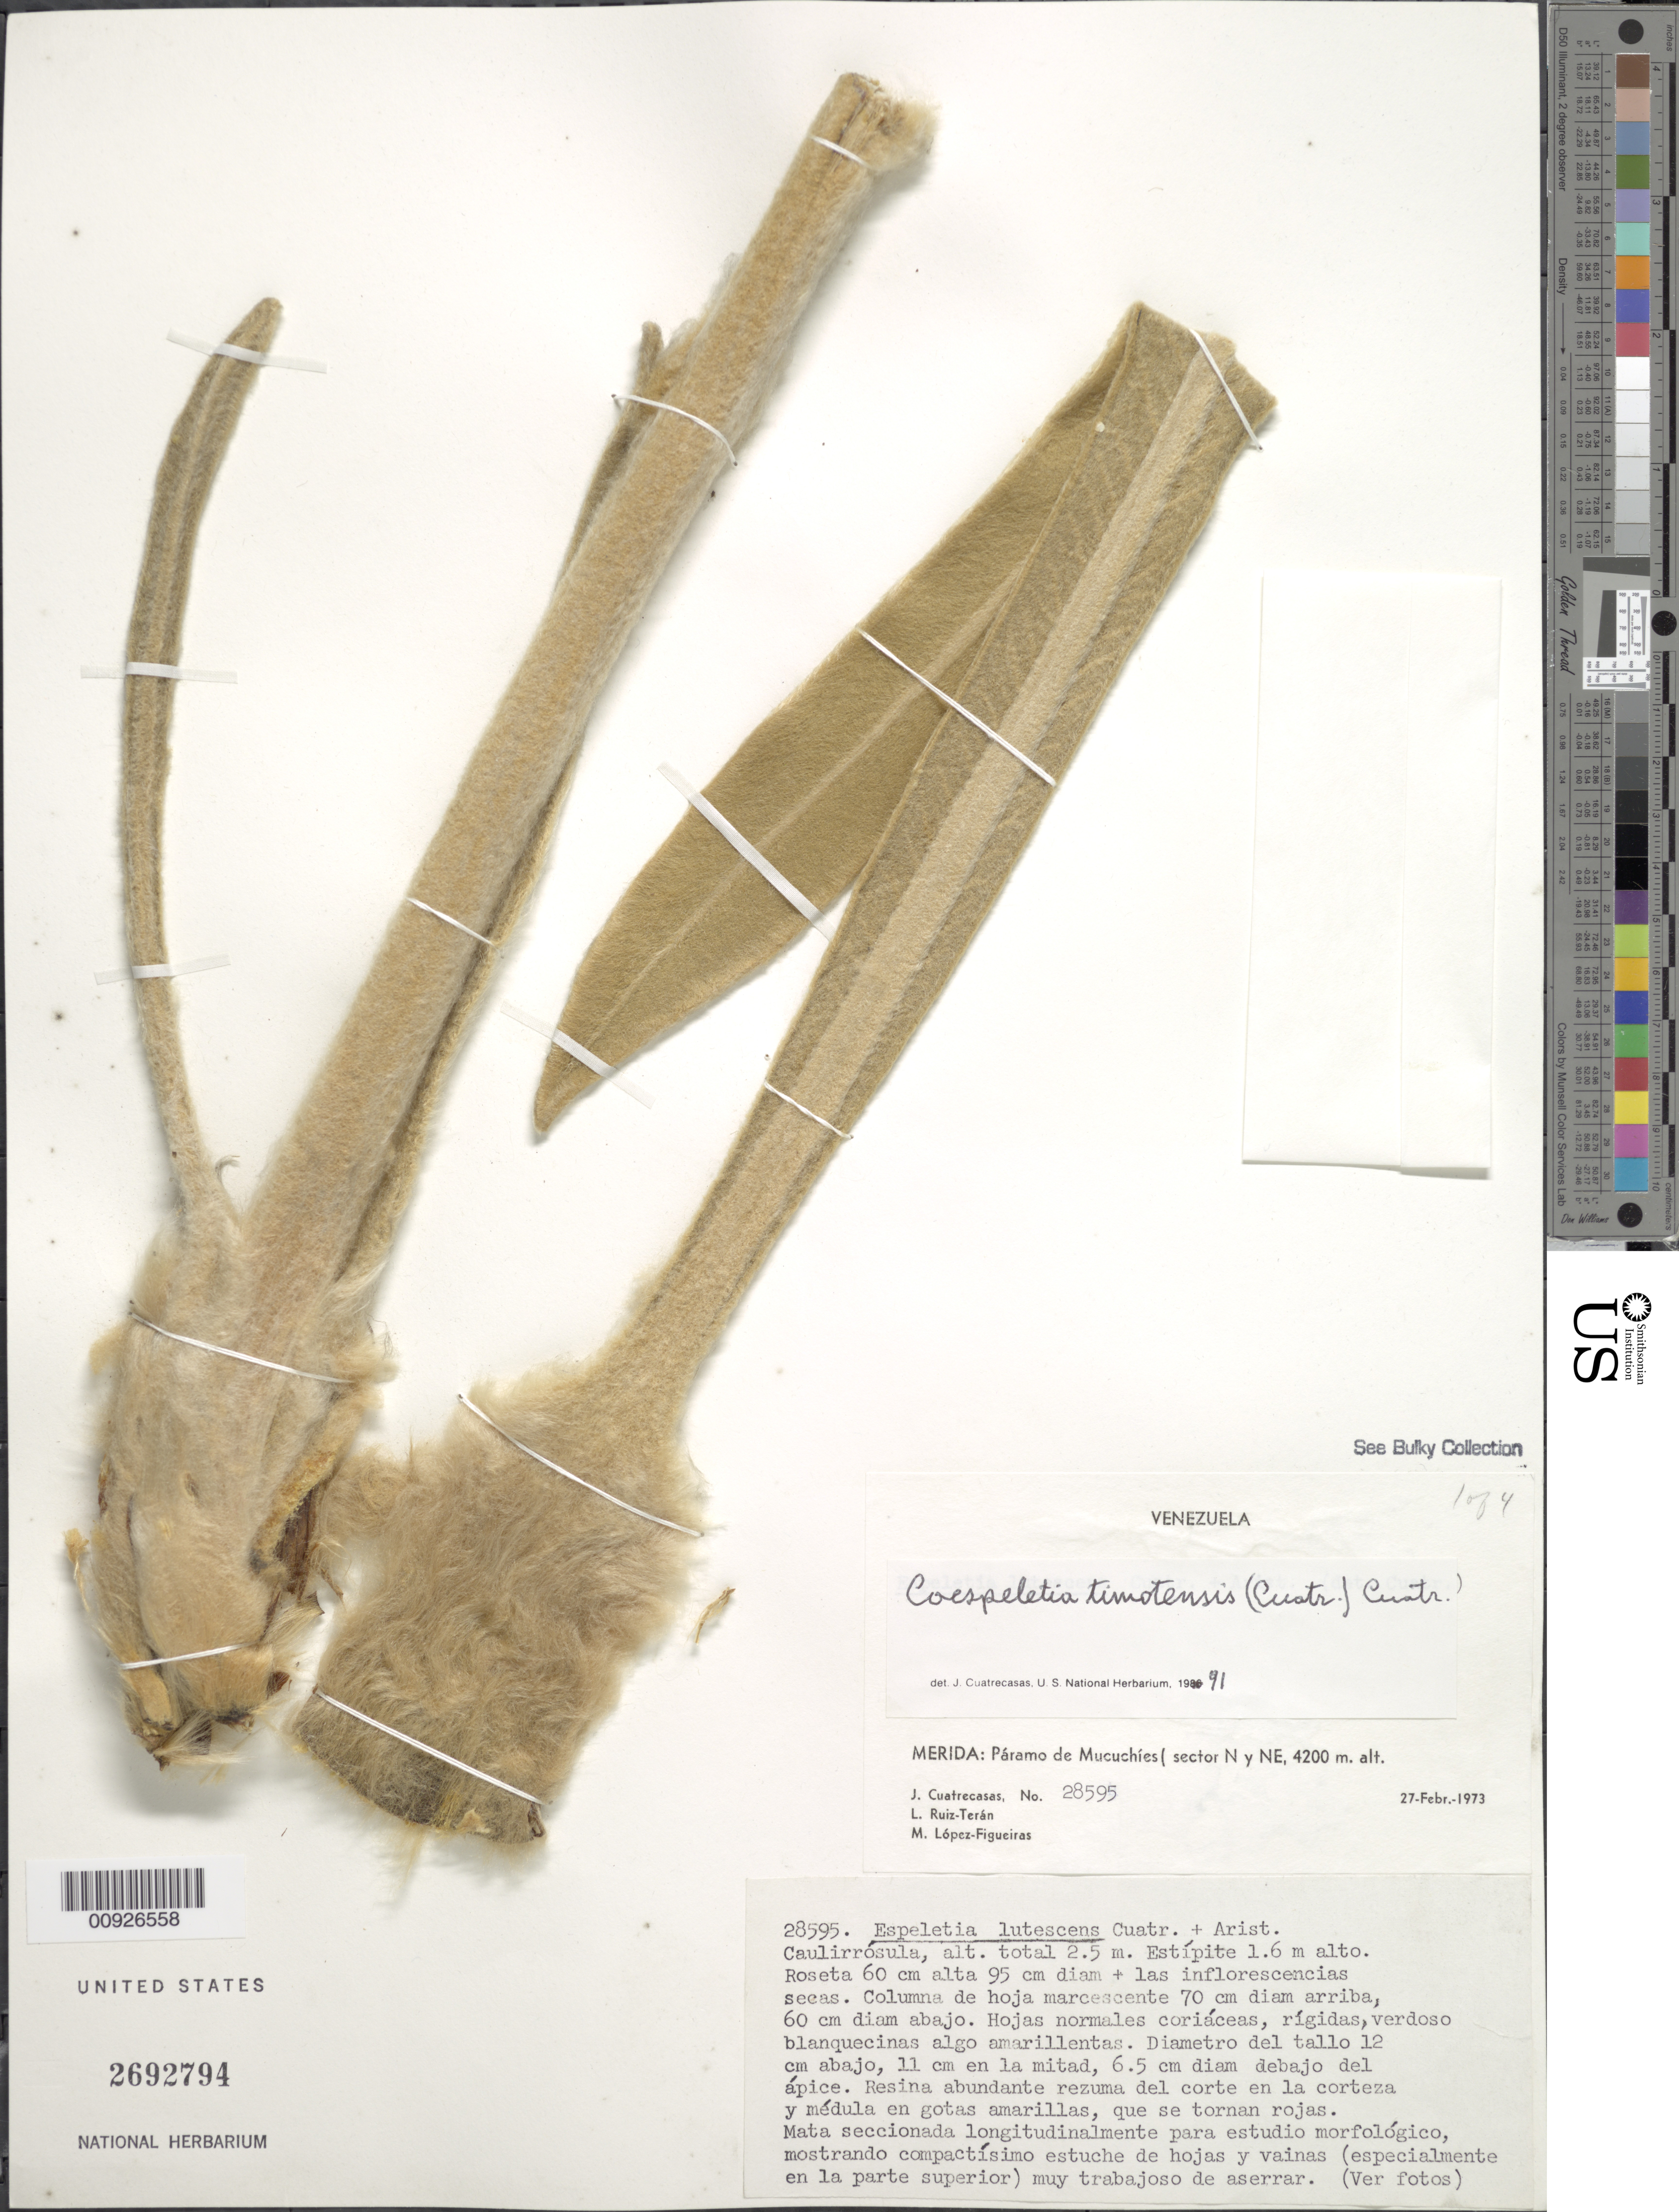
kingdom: Plantae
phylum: Tracheophyta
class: Magnoliopsida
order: Asterales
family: Asteraceae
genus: Coespeletia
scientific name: Coespeletia timotensis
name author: (Cuatrec.) Cuatrec.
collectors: J. Cuatrecasas, L. E. Ruíz-Terán & M. López Figueiras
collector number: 28595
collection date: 1973-02-27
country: Venezuela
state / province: Mérida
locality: P. de Mucuchíes. Sector N y NE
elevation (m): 4200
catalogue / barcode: US 2692794